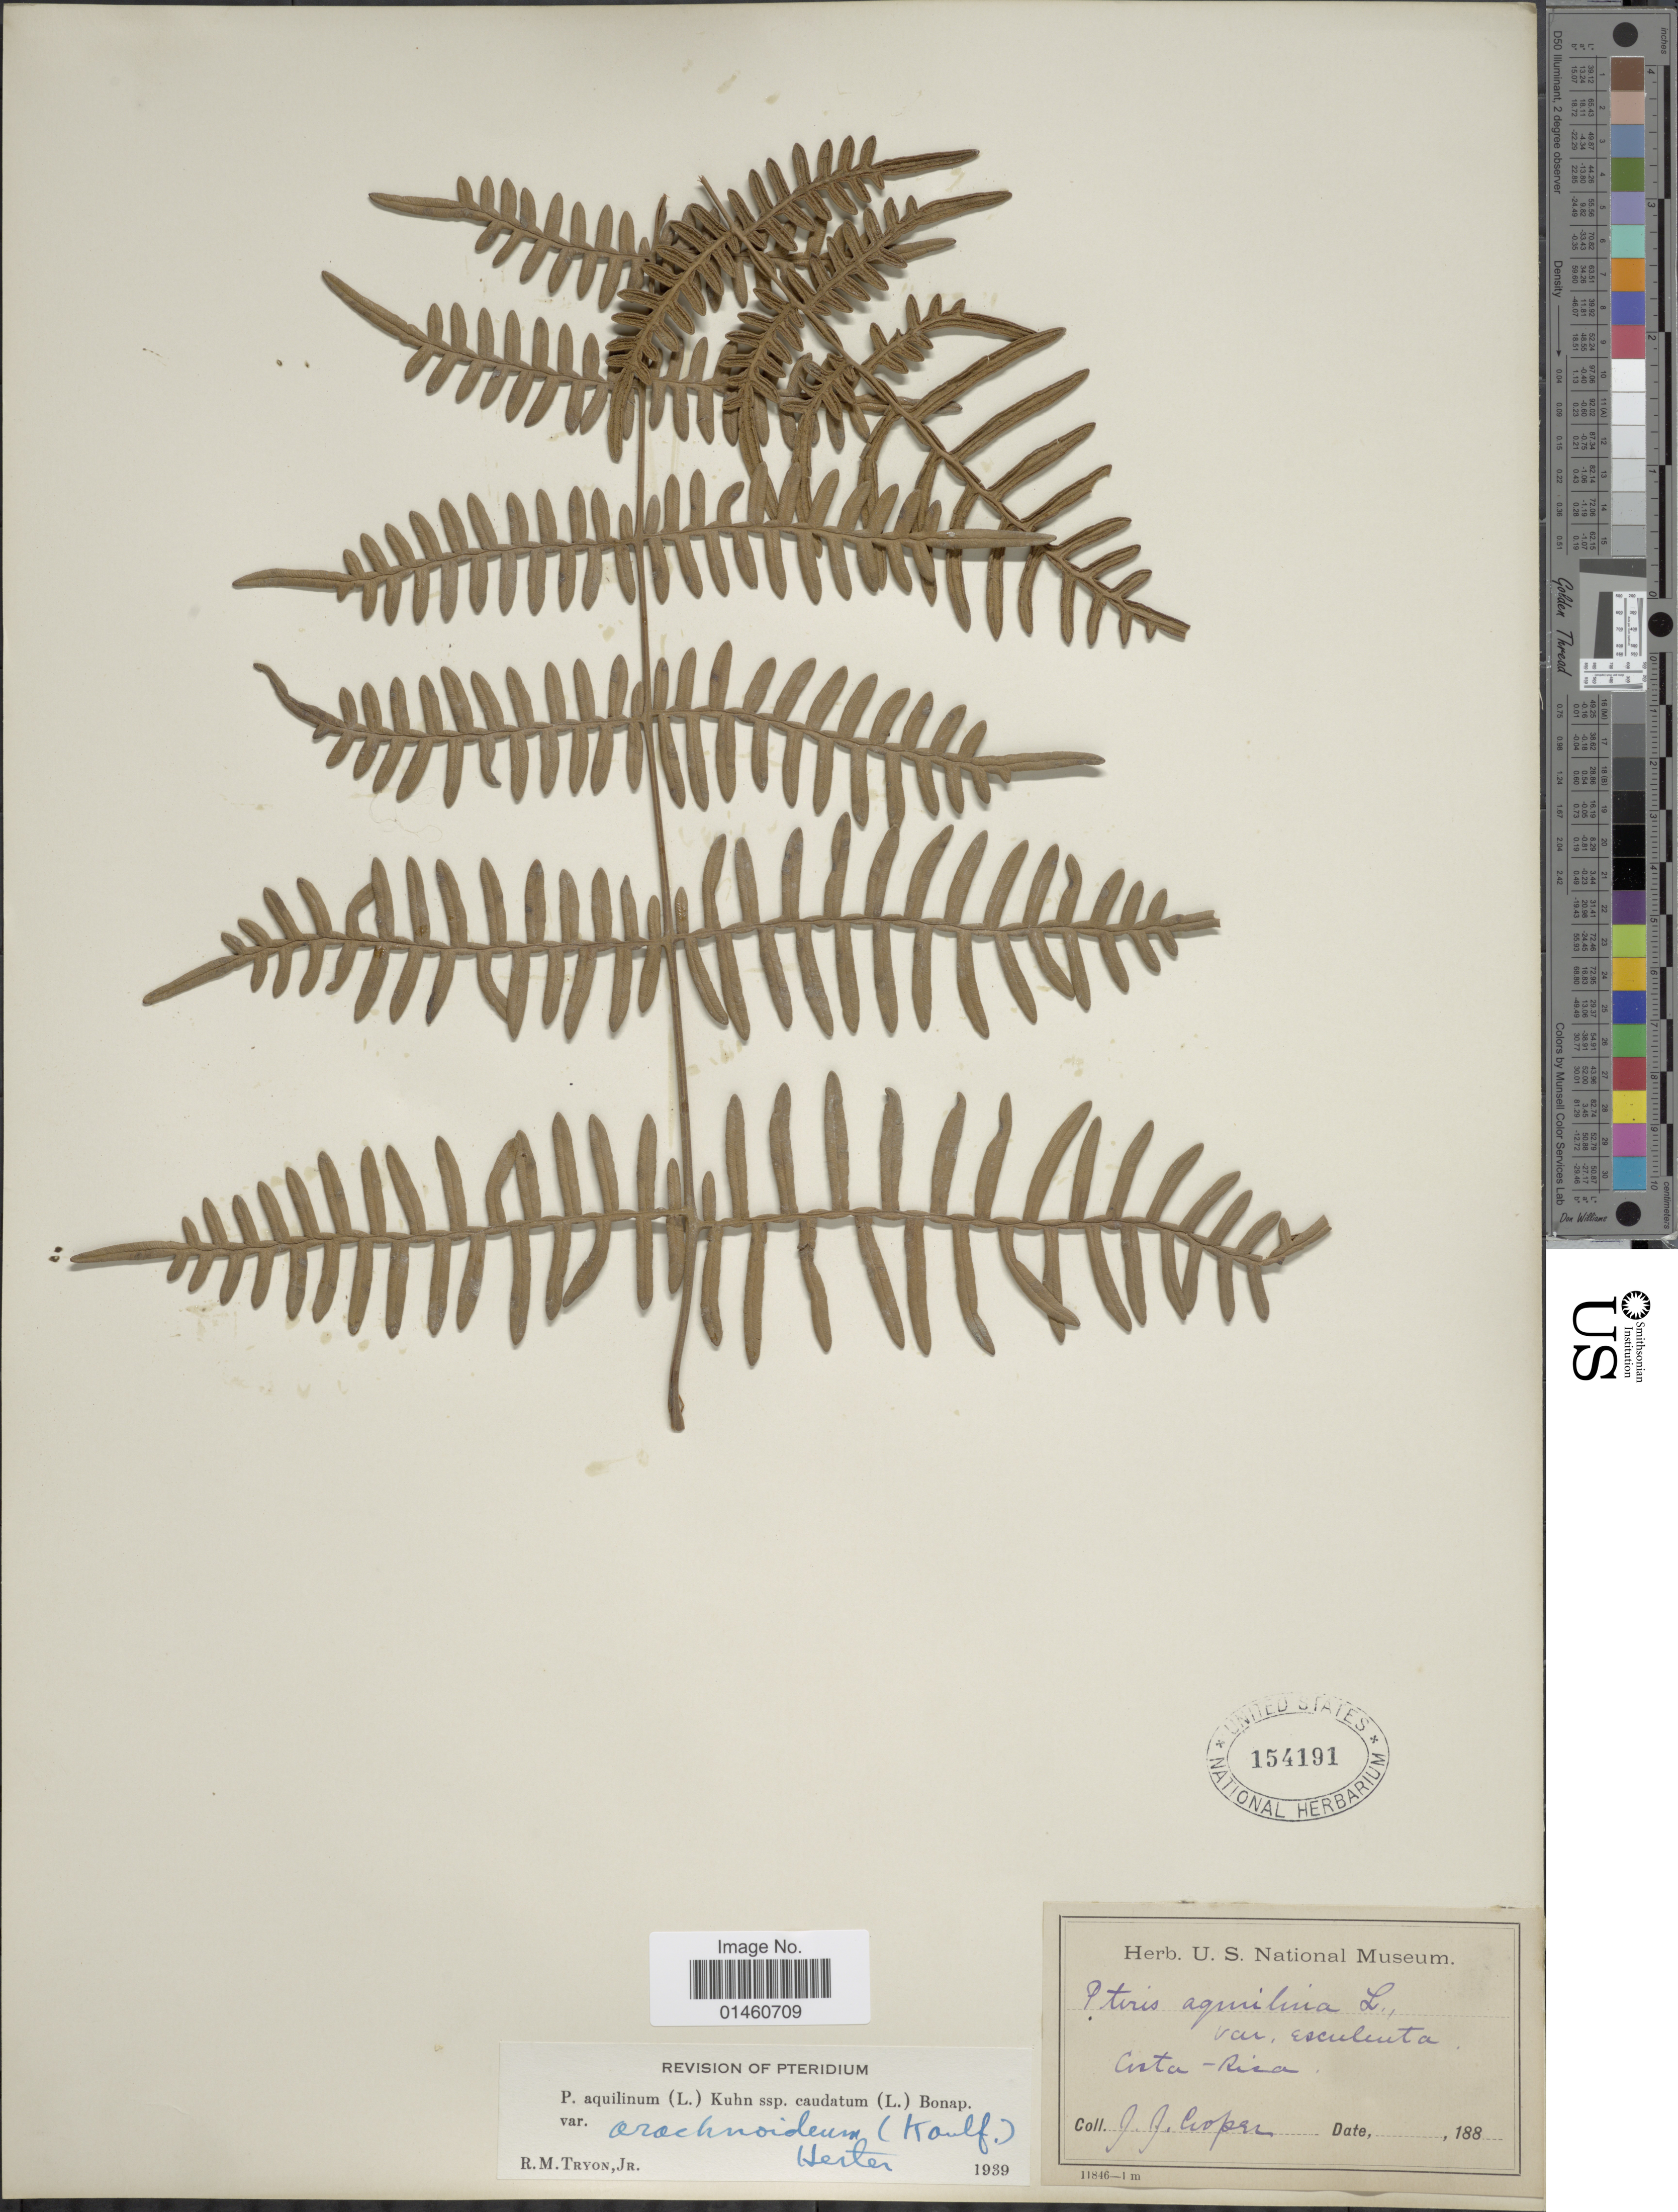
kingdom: Plantae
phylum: Tracheophyta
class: Polypodiopsida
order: Polypodiales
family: Dennstaedtiaceae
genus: Pteridium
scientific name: Pteridium aquilinum var. arachnoideum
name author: (Kaulf.) Herter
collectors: J. Croper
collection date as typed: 188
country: Costa Rica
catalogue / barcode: US 154191